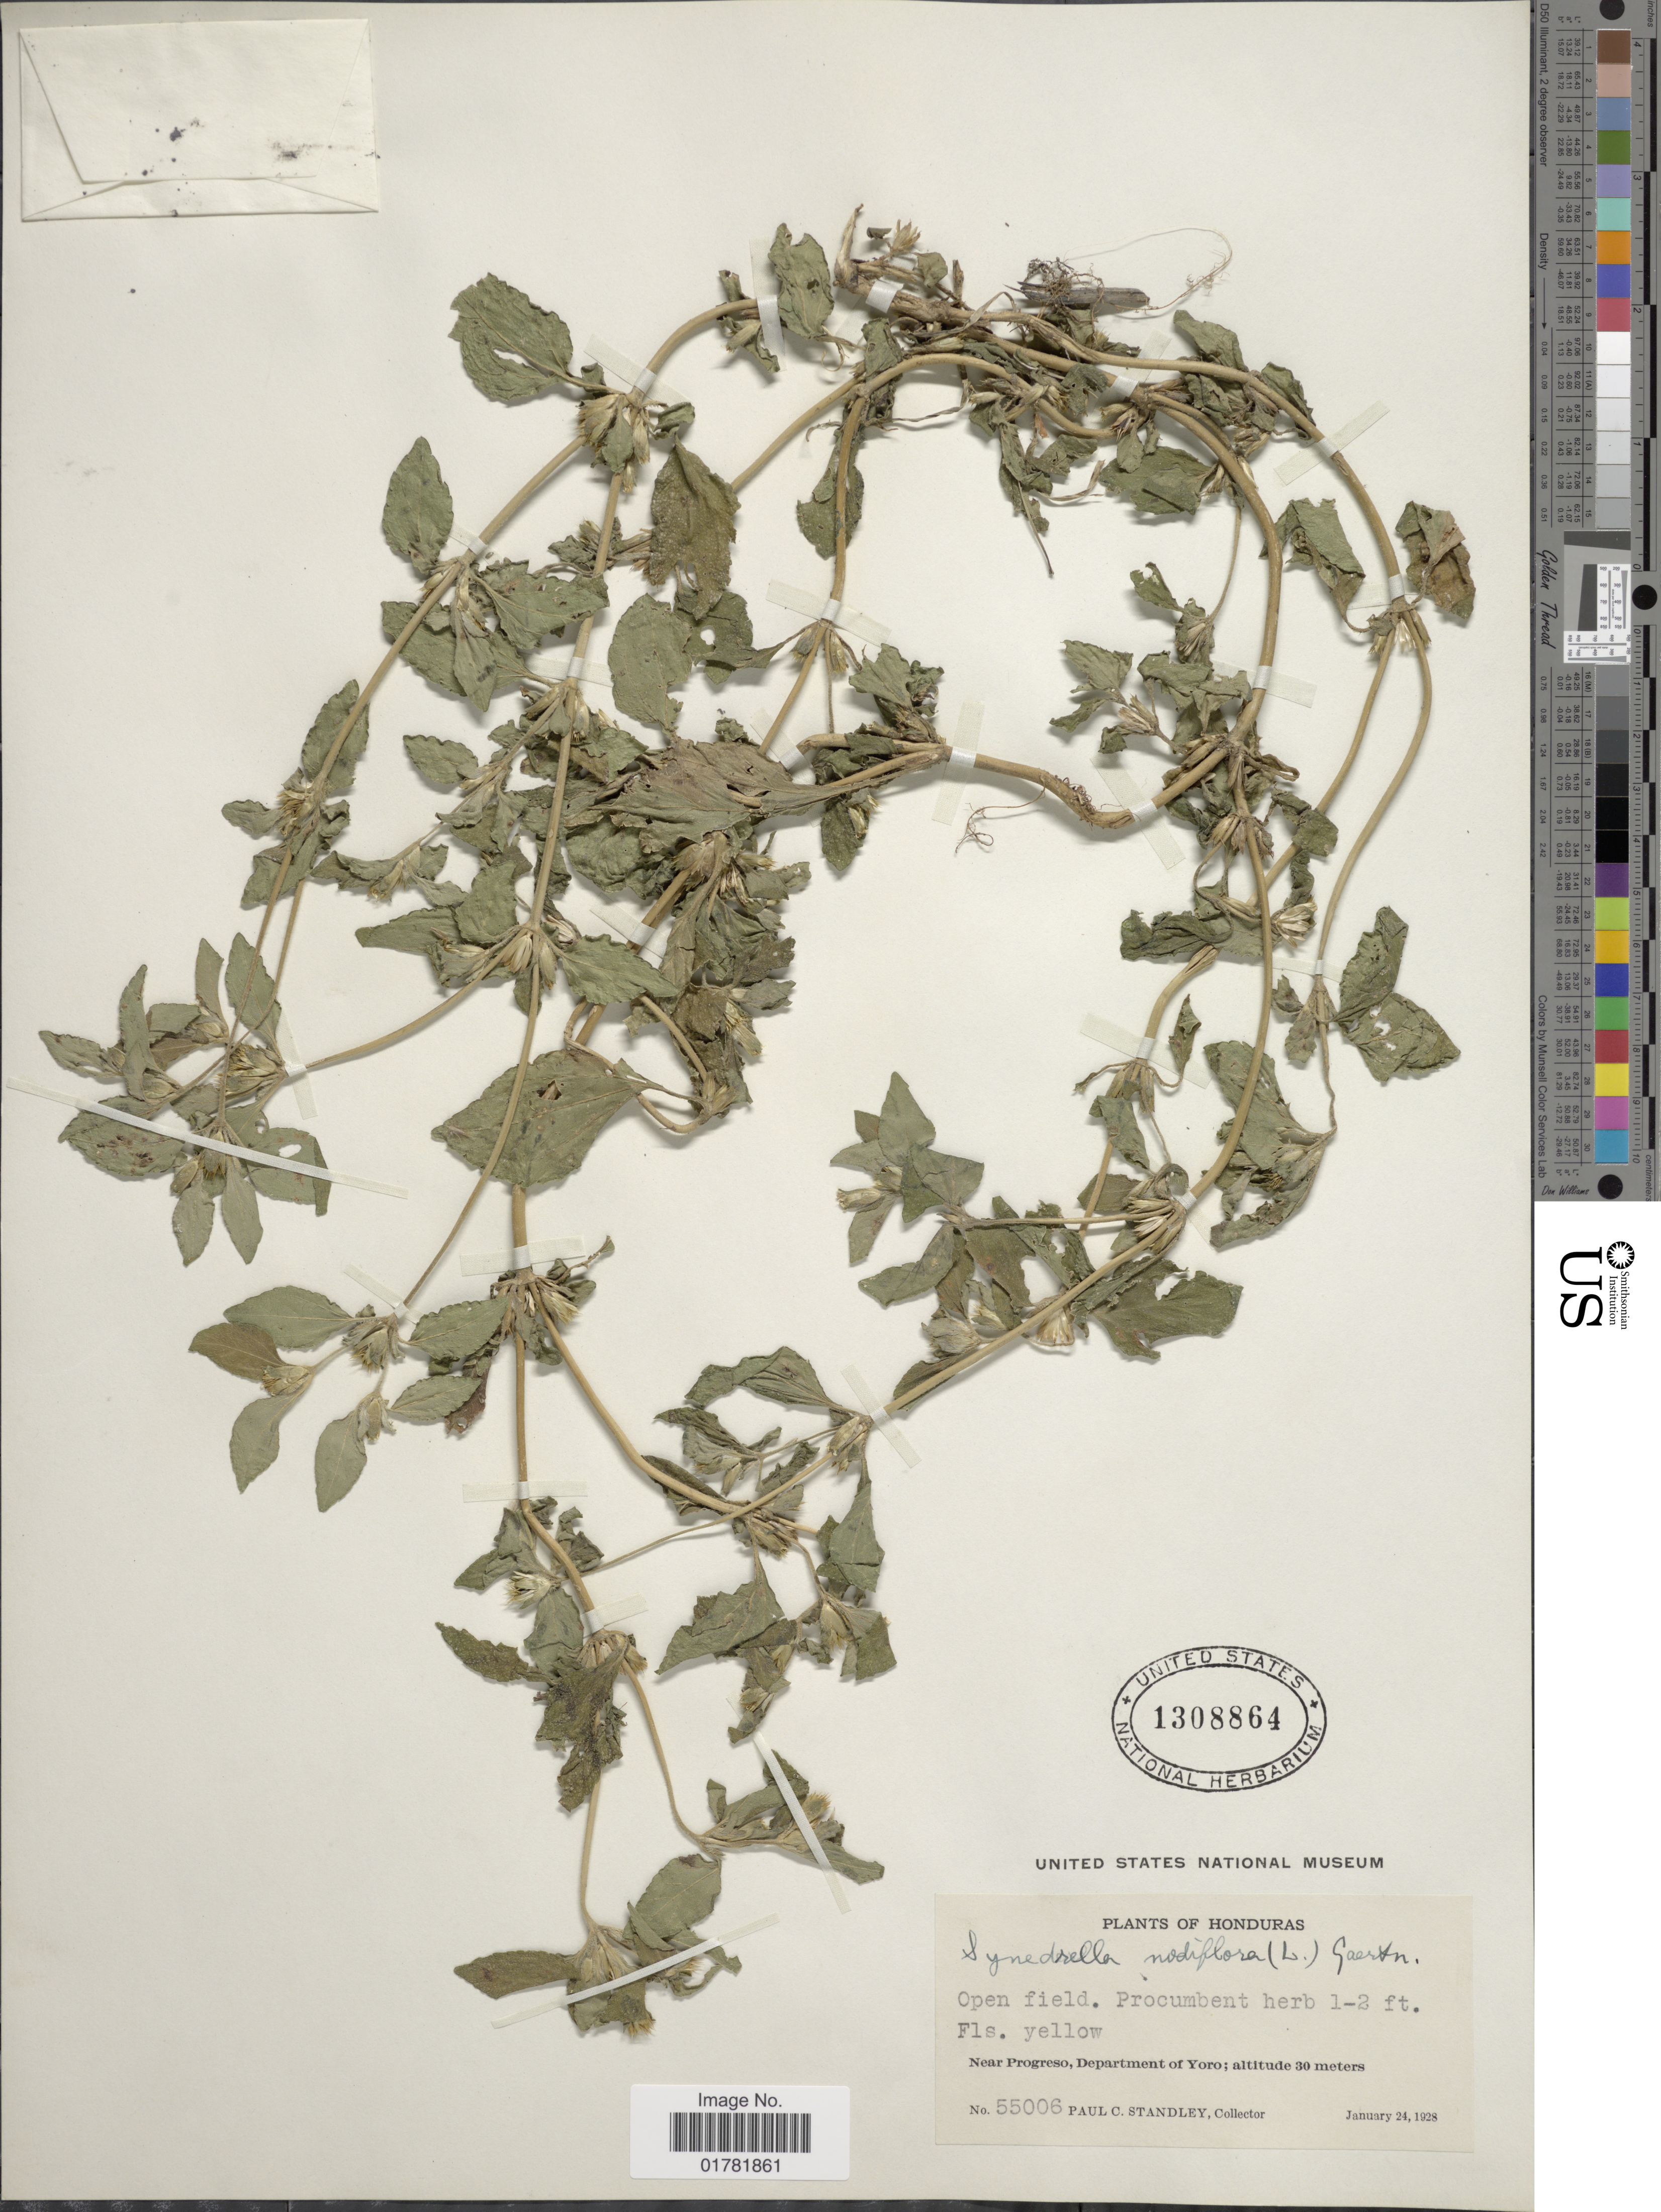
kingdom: Plantae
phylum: Tracheophyta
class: Magnoliopsida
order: Asterales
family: Asteraceae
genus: Synedrella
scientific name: Synedrella nodiflora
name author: (L.) Gaertn.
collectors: P. C. Standley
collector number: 55006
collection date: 1928-01-24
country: Honduras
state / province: Yoro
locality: Near Progreso, Department of Yoro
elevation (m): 30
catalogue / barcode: US 1308864